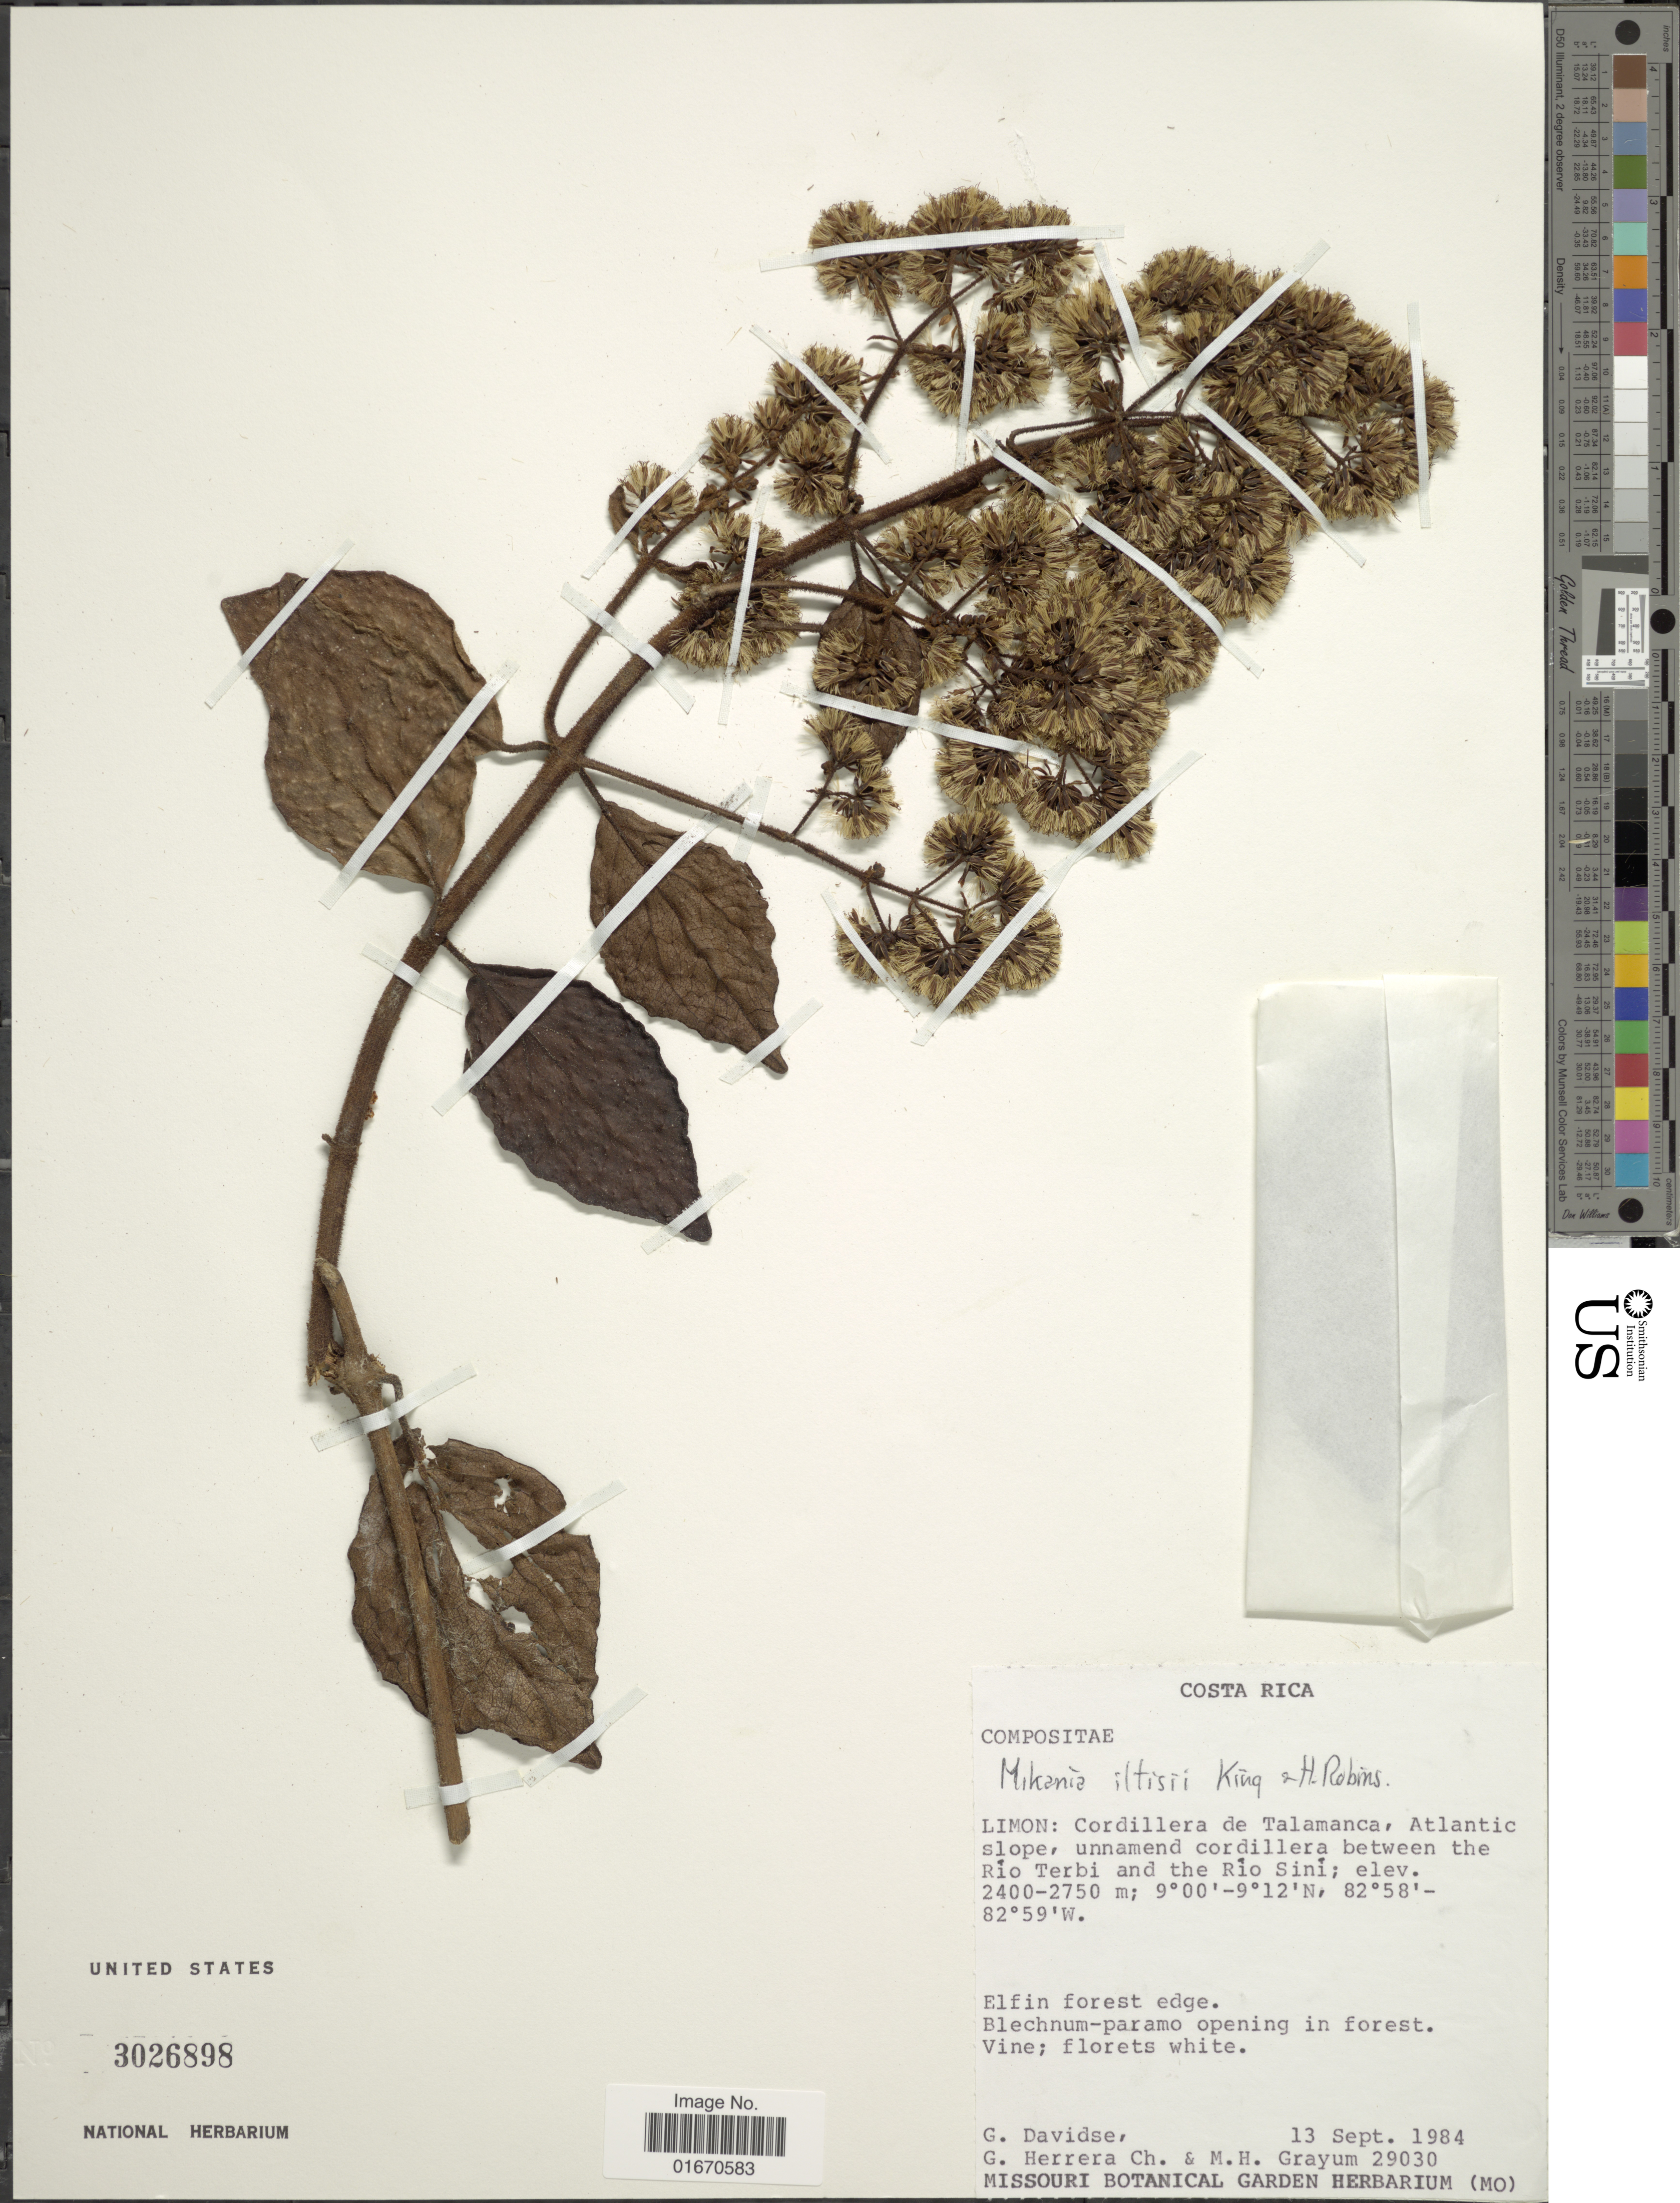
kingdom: Plantae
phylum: Tracheophyta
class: Magnoliopsida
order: Asterales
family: Asteraceae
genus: Mikania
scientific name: Mikania iltisii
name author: R.M. King & H. Rob.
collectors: G. Davidse, G. Herrera Ch. & M. H. Grayum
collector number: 29030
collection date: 1984-09-13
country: Costa Rica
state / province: Limón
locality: Cordillera de Talamanca, Atlantic slope, unnamed cordillera between the Rio Terbi and the Rio Sini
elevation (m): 2400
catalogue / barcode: US 3026898